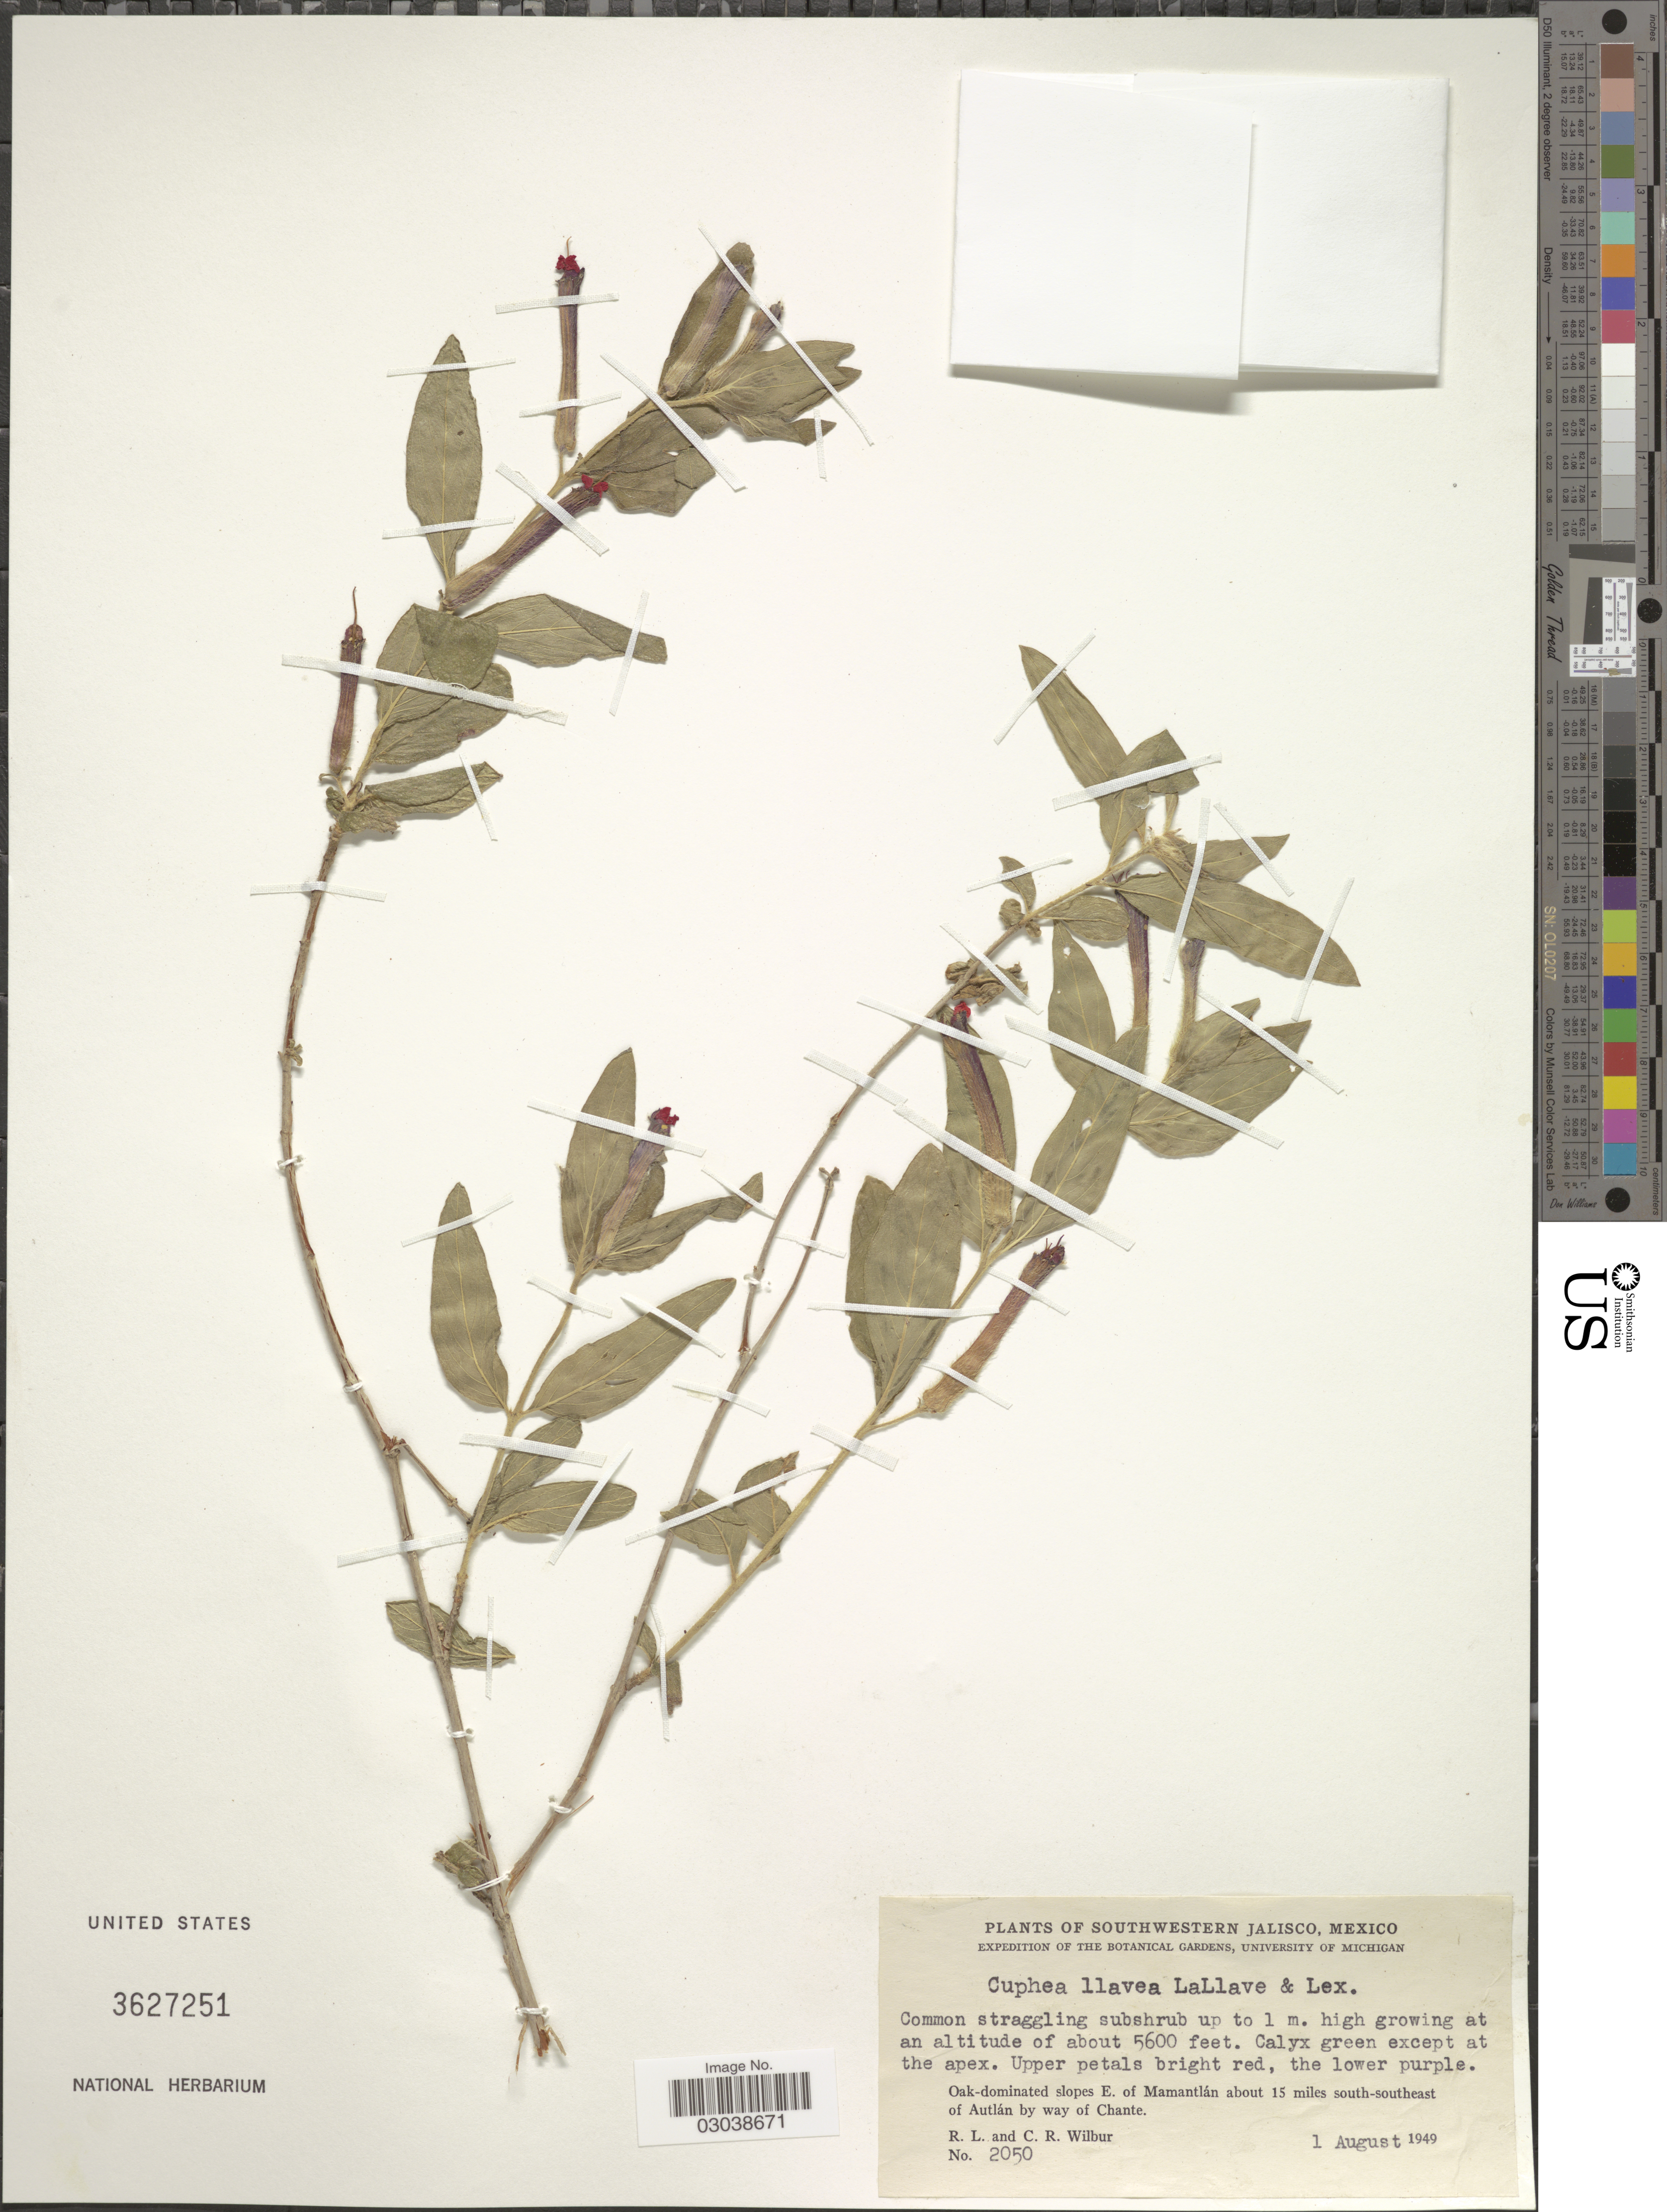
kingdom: Plantae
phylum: Tracheophyta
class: Magnoliopsida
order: Myrtales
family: Lythraceae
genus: Cuphea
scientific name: Cuphea llavea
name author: Lex.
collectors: R. L. Wilbur & C. Wilbur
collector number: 2050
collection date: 1949-08-01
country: Mexico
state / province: Jalisco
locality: Southwestern Jalisco, Oak-dominated slopes E. of Mamantlán about 15 miles south-southeast of Autlán by way of Chante.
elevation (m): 1707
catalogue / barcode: US 3627251